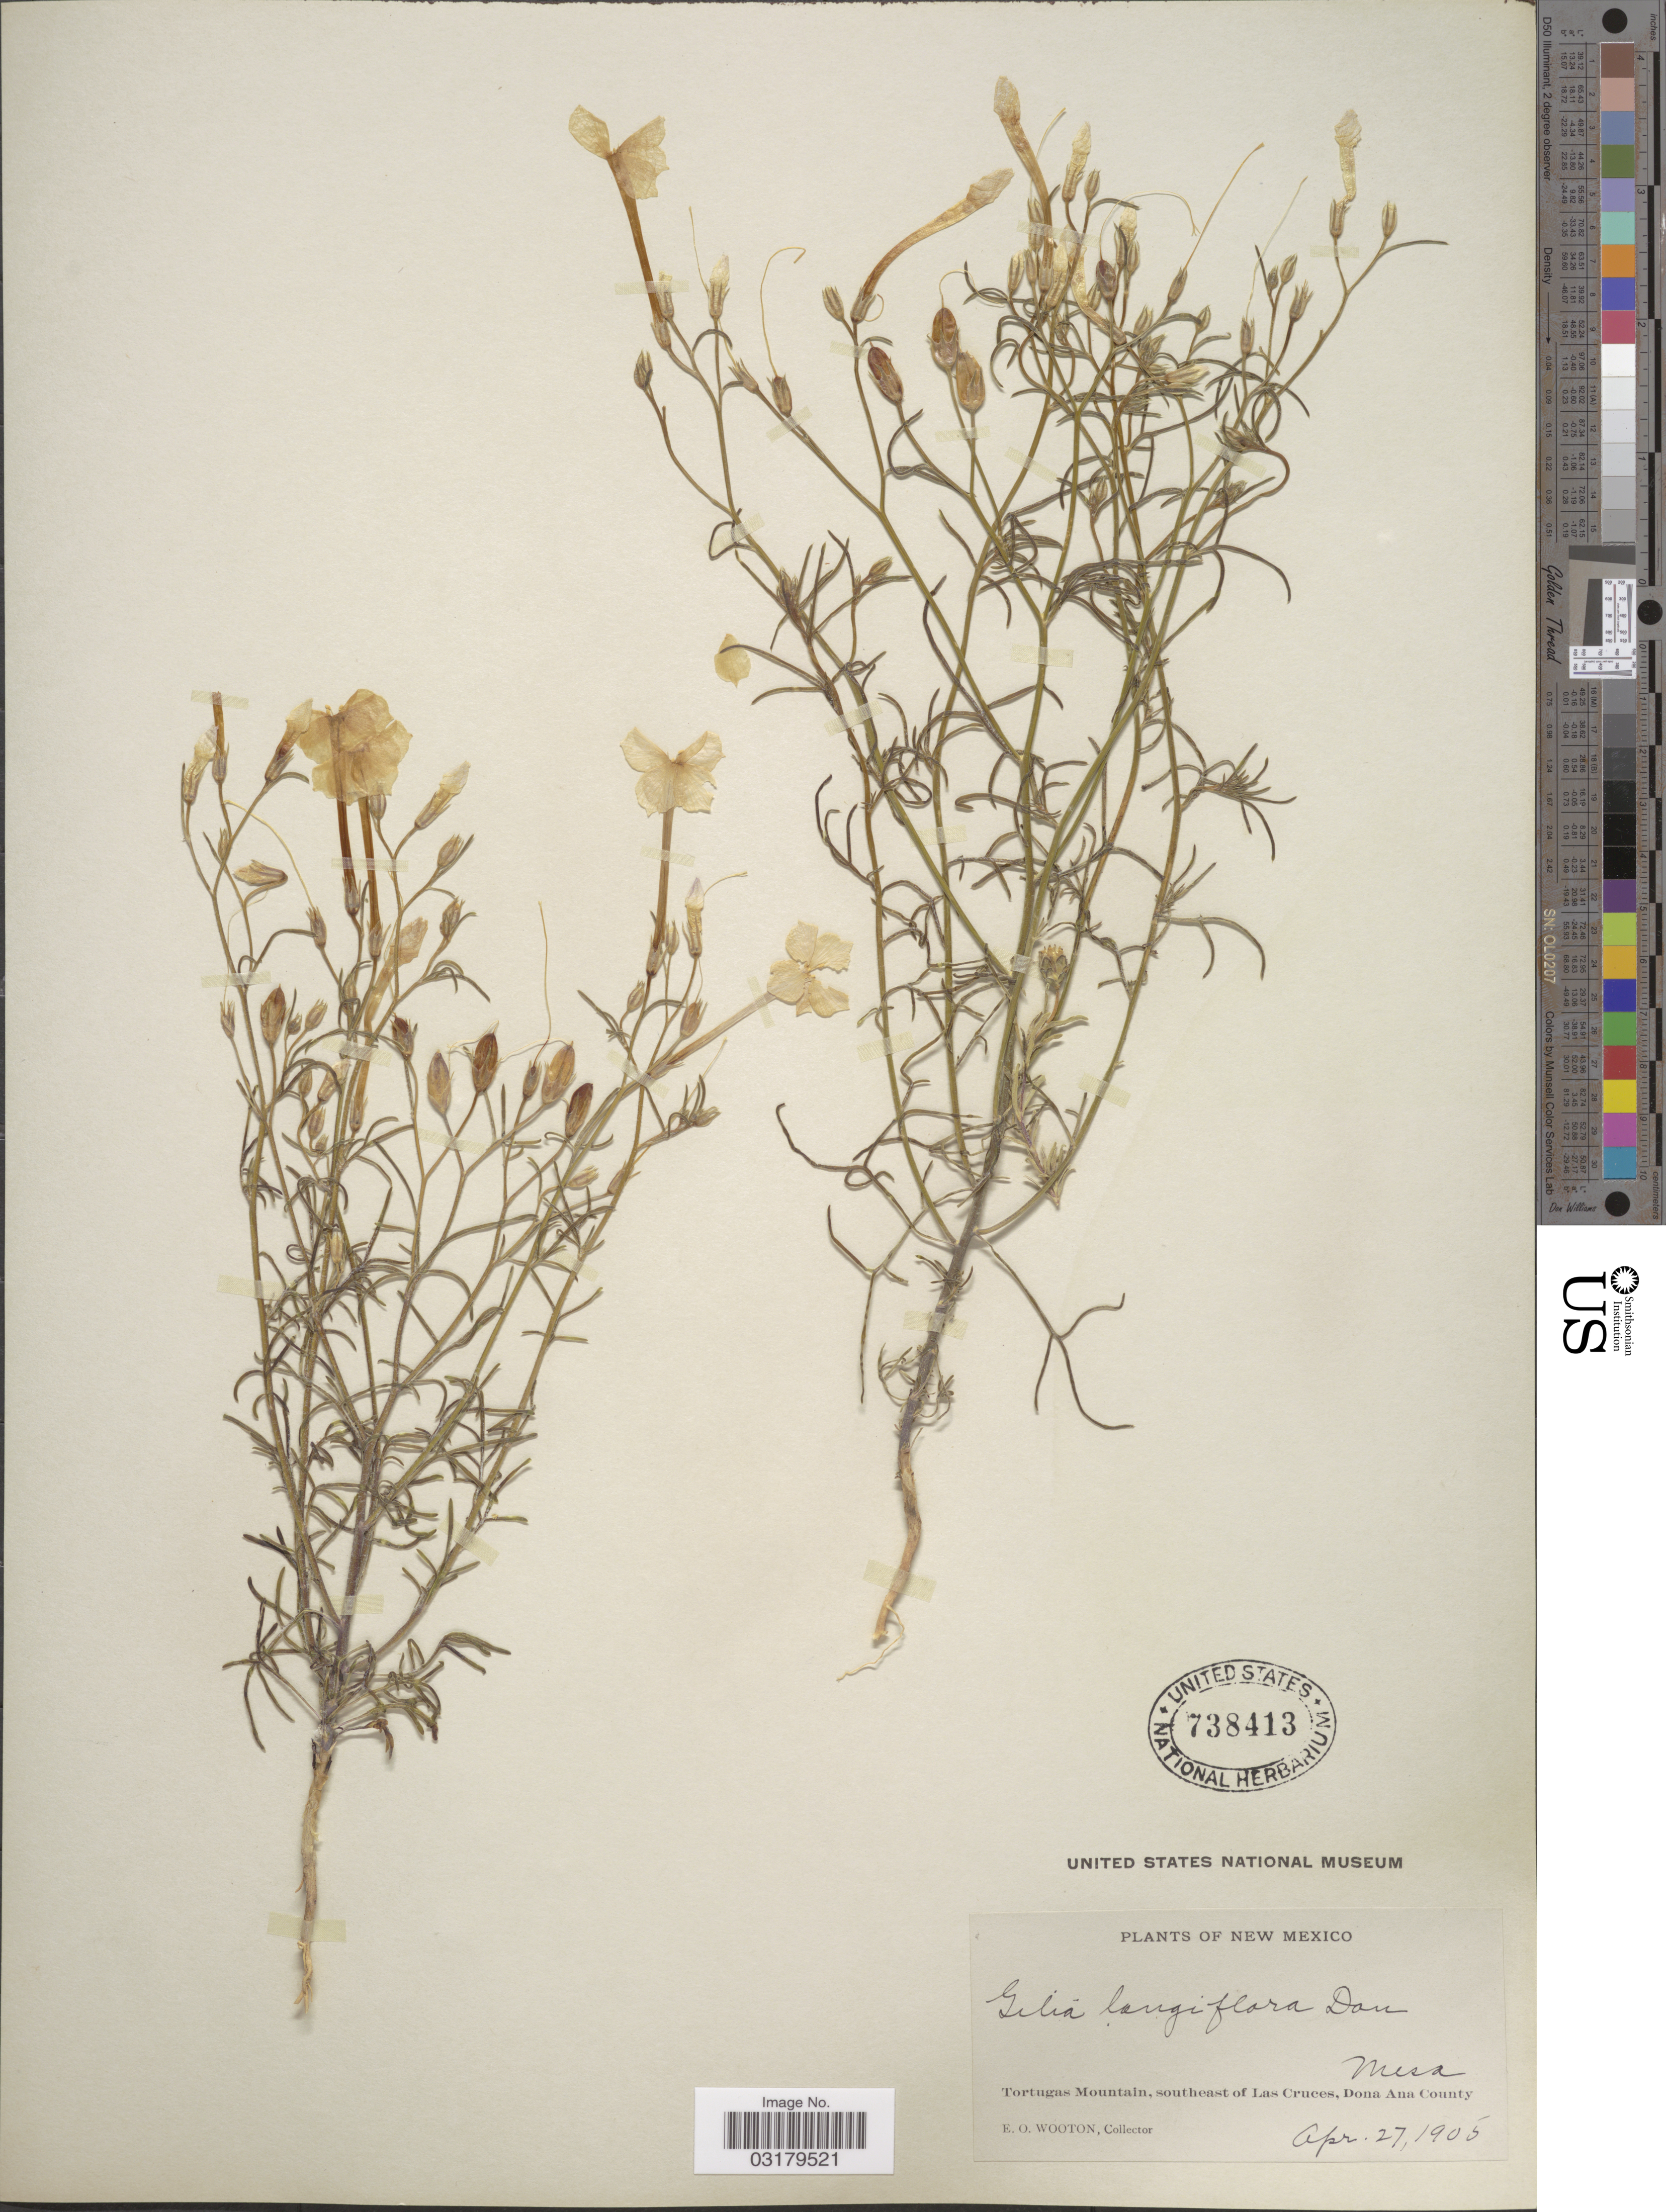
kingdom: Plantae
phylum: Tracheophyta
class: Magnoliopsida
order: Ericales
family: Polemoniaceae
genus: Ipomopsis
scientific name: Ipomopsis longiflora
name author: (Torr.) V.E. Grant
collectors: E. O. Wooton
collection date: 1905-04-27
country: United States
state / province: New Mexico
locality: Tortugas Mountain, southeast of Las Cruces, Dona Ana County. Mesa.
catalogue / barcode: US 738413